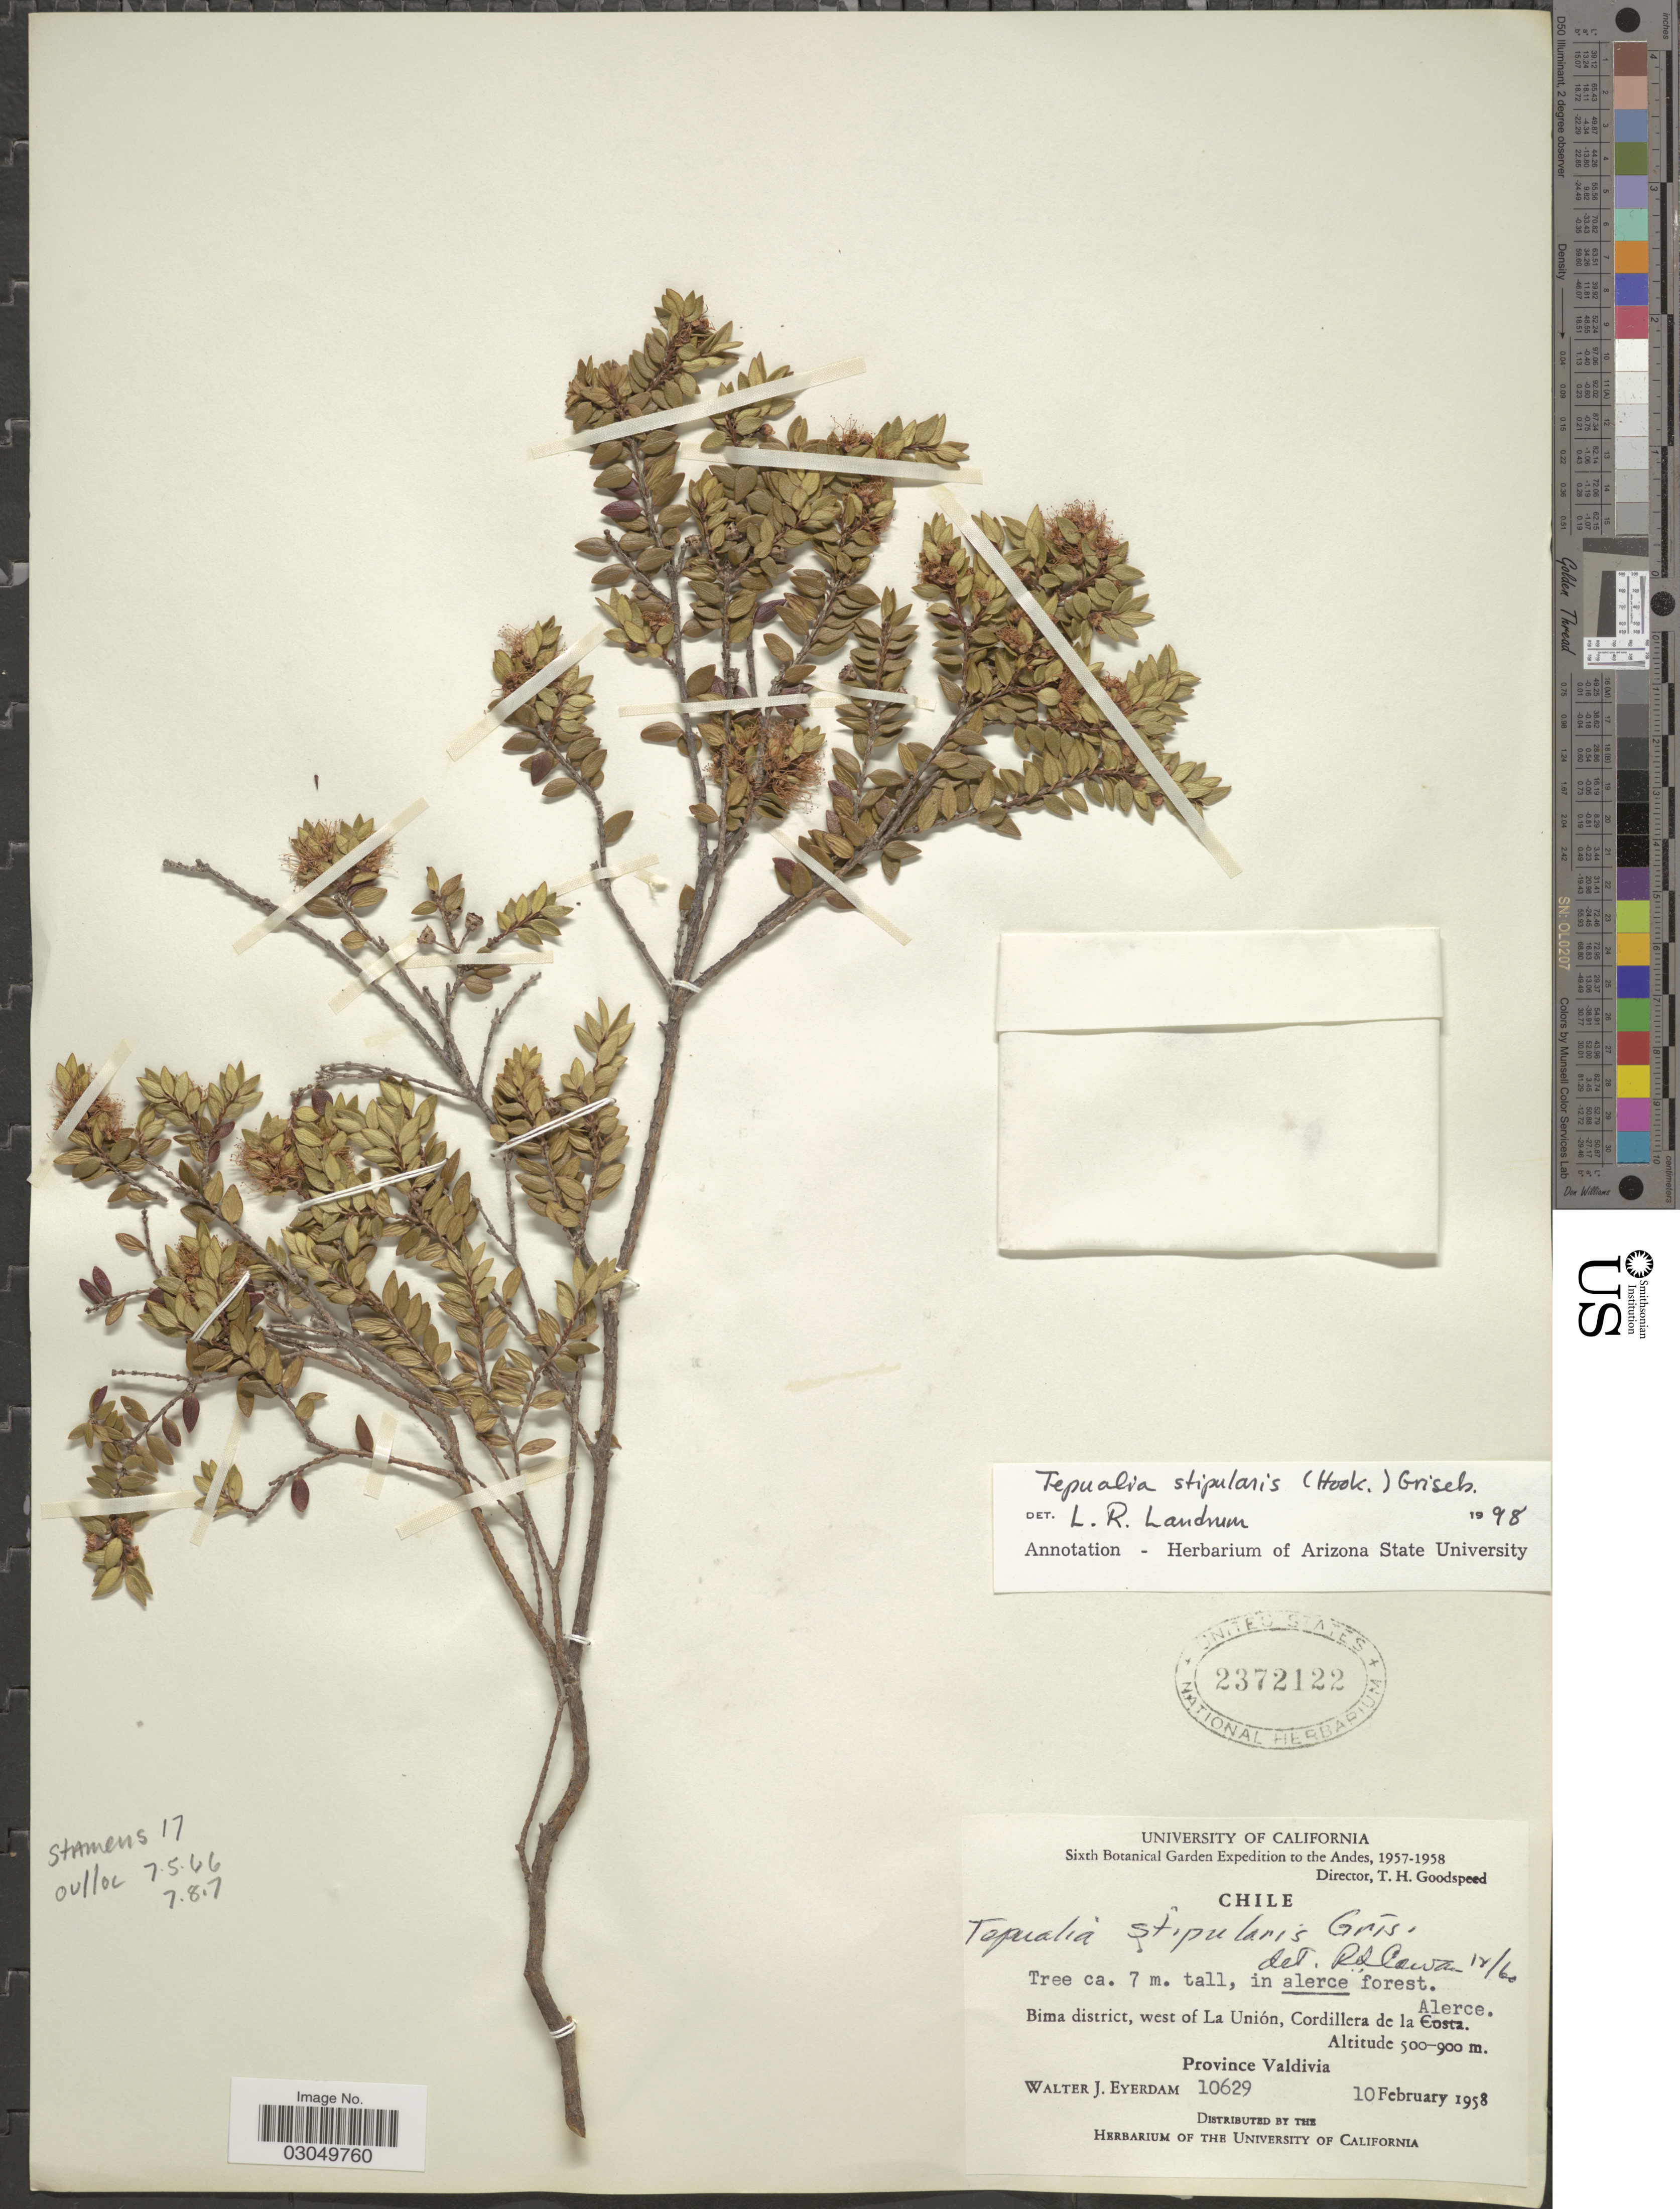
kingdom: Plantae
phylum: Tracheophyta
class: Magnoliopsida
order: Myrtales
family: Myrtaceae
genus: Metrosideros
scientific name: Metrosideros stipularis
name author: (Hook. & Arn.) Hook. f.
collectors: W. J. Eyerdam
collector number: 10629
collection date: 1958-02-10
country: Chile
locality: Andes. Bima district, west of La Unión, Cordillera de la Alerce. Province Valdivia.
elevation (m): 500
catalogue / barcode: US 2372122